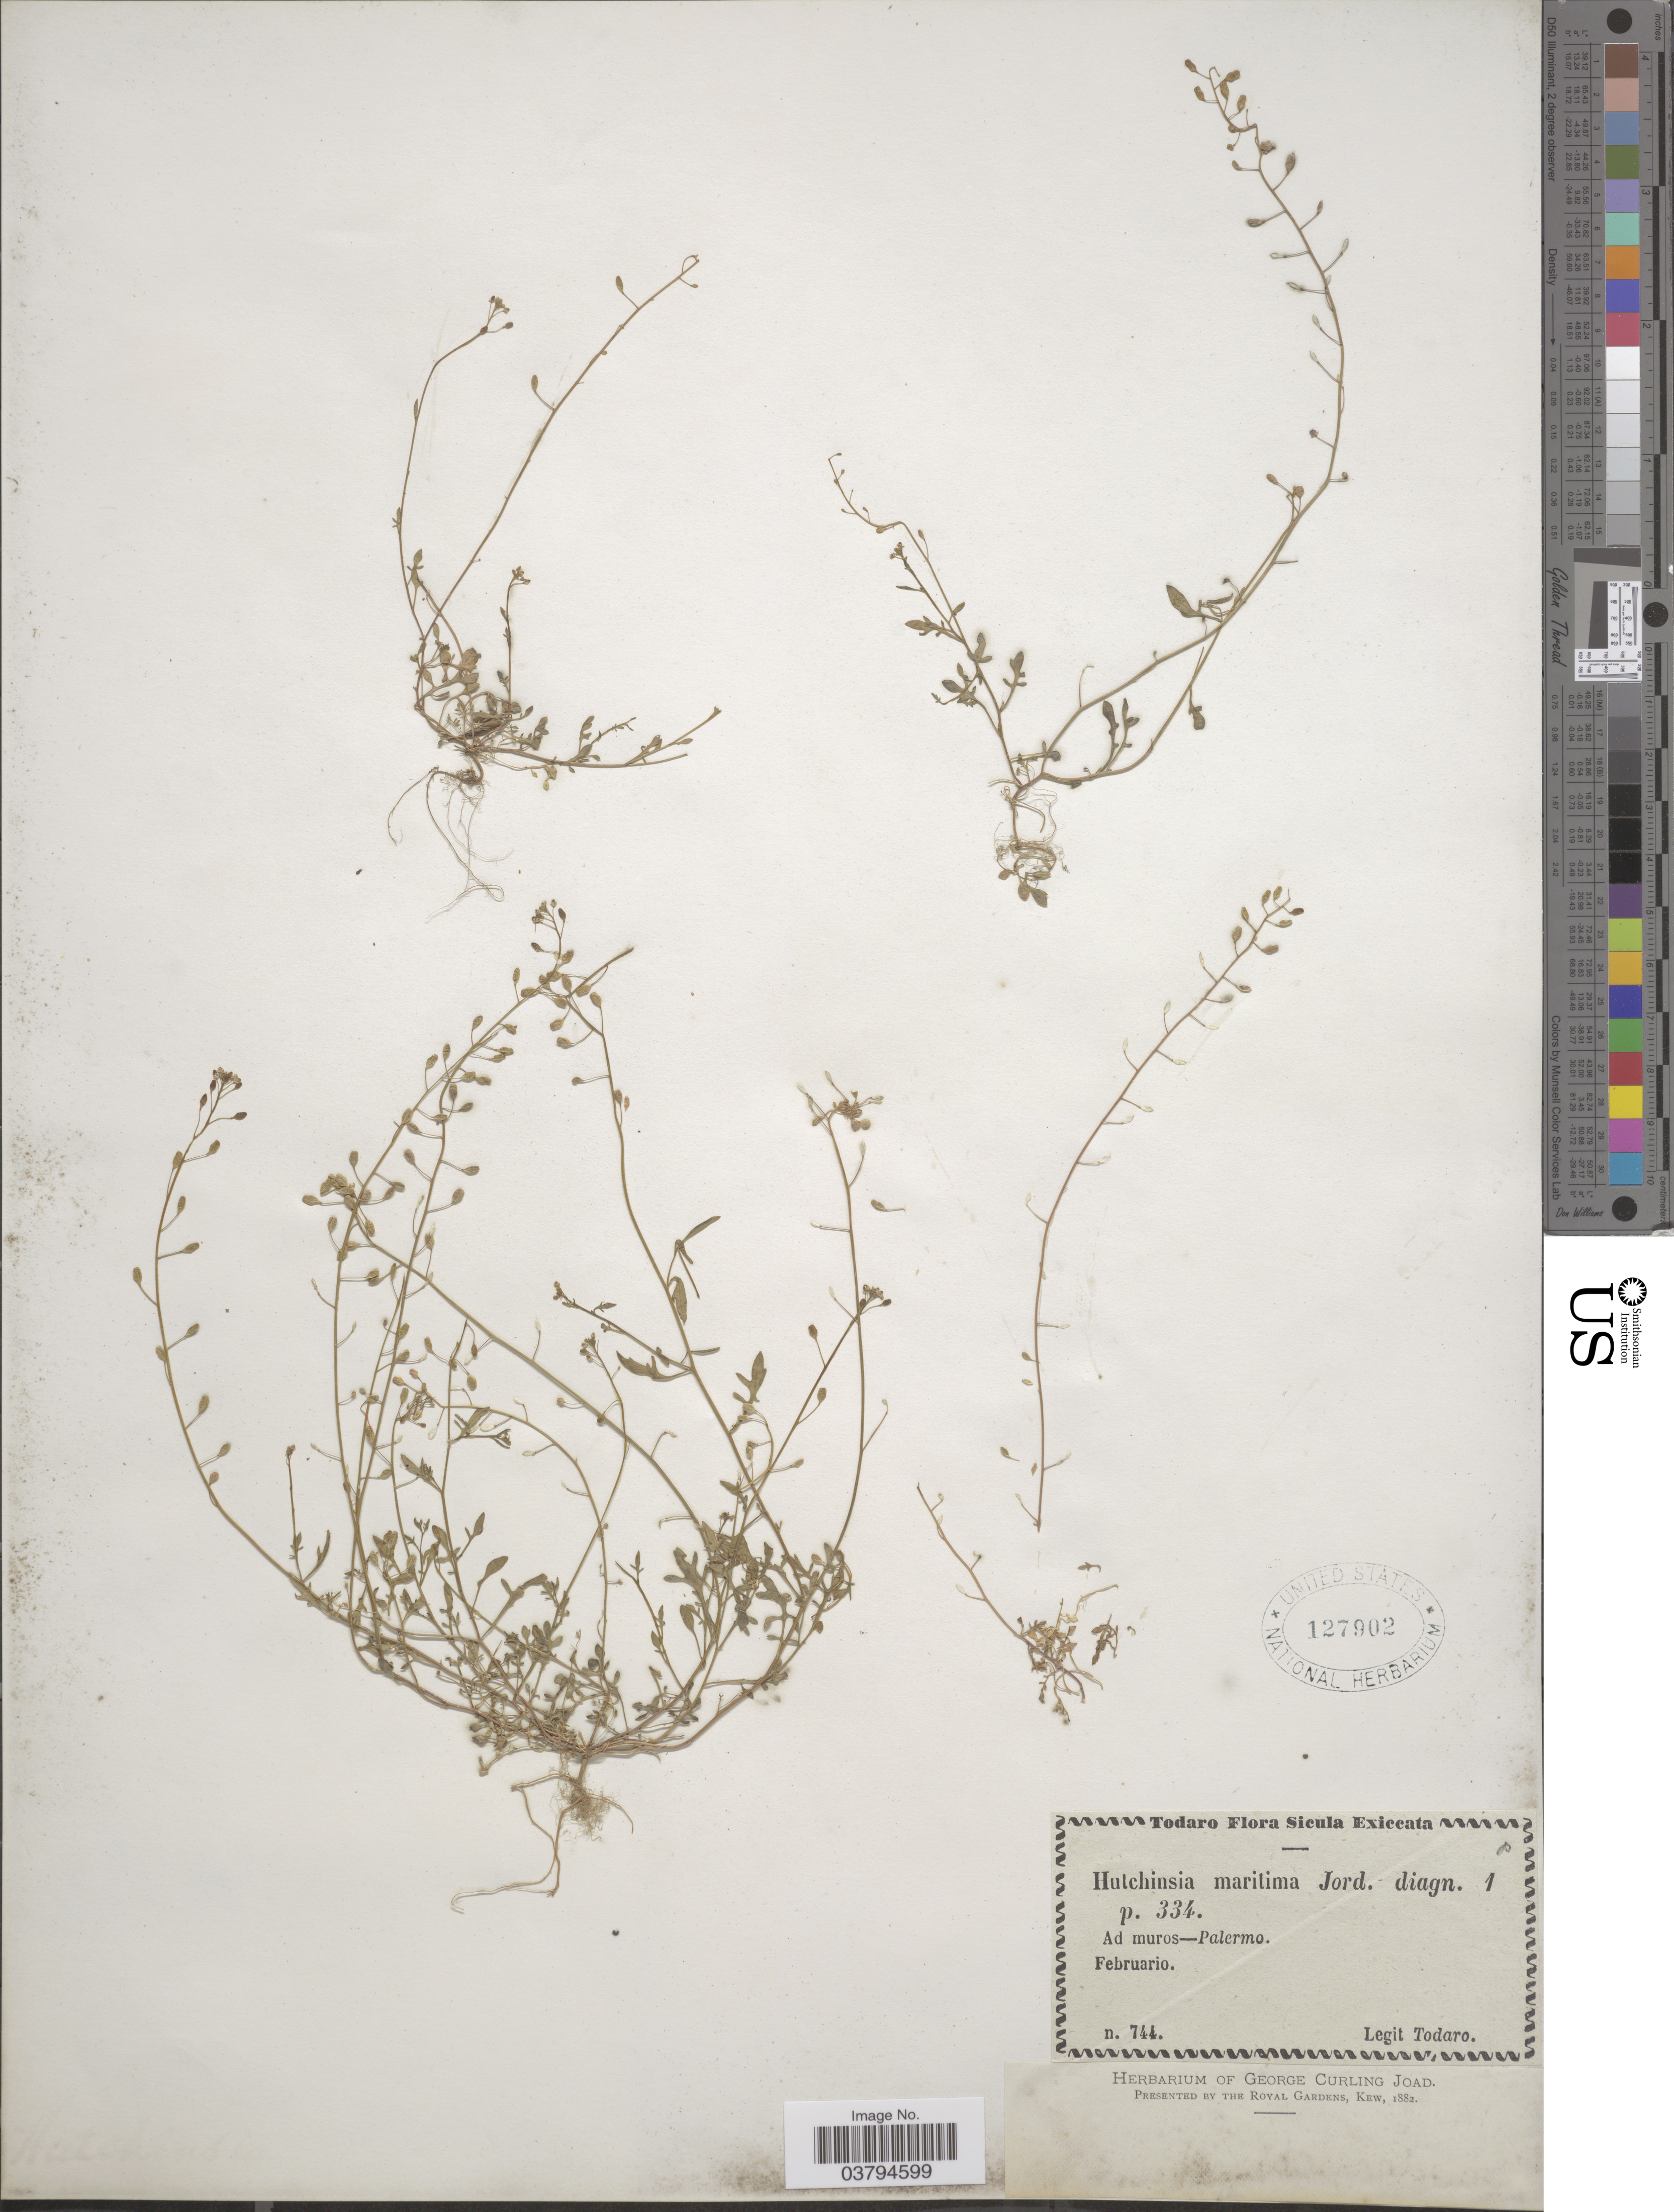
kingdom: Plantae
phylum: Tracheophyta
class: Magnoliopsida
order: Brassicales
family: Brassicaceae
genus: Hutchinsia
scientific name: Hutchinsia maritima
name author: Jord.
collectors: Todaro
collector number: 744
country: Italy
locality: Sicula. Ad muros-Palermo.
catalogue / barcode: US 127902